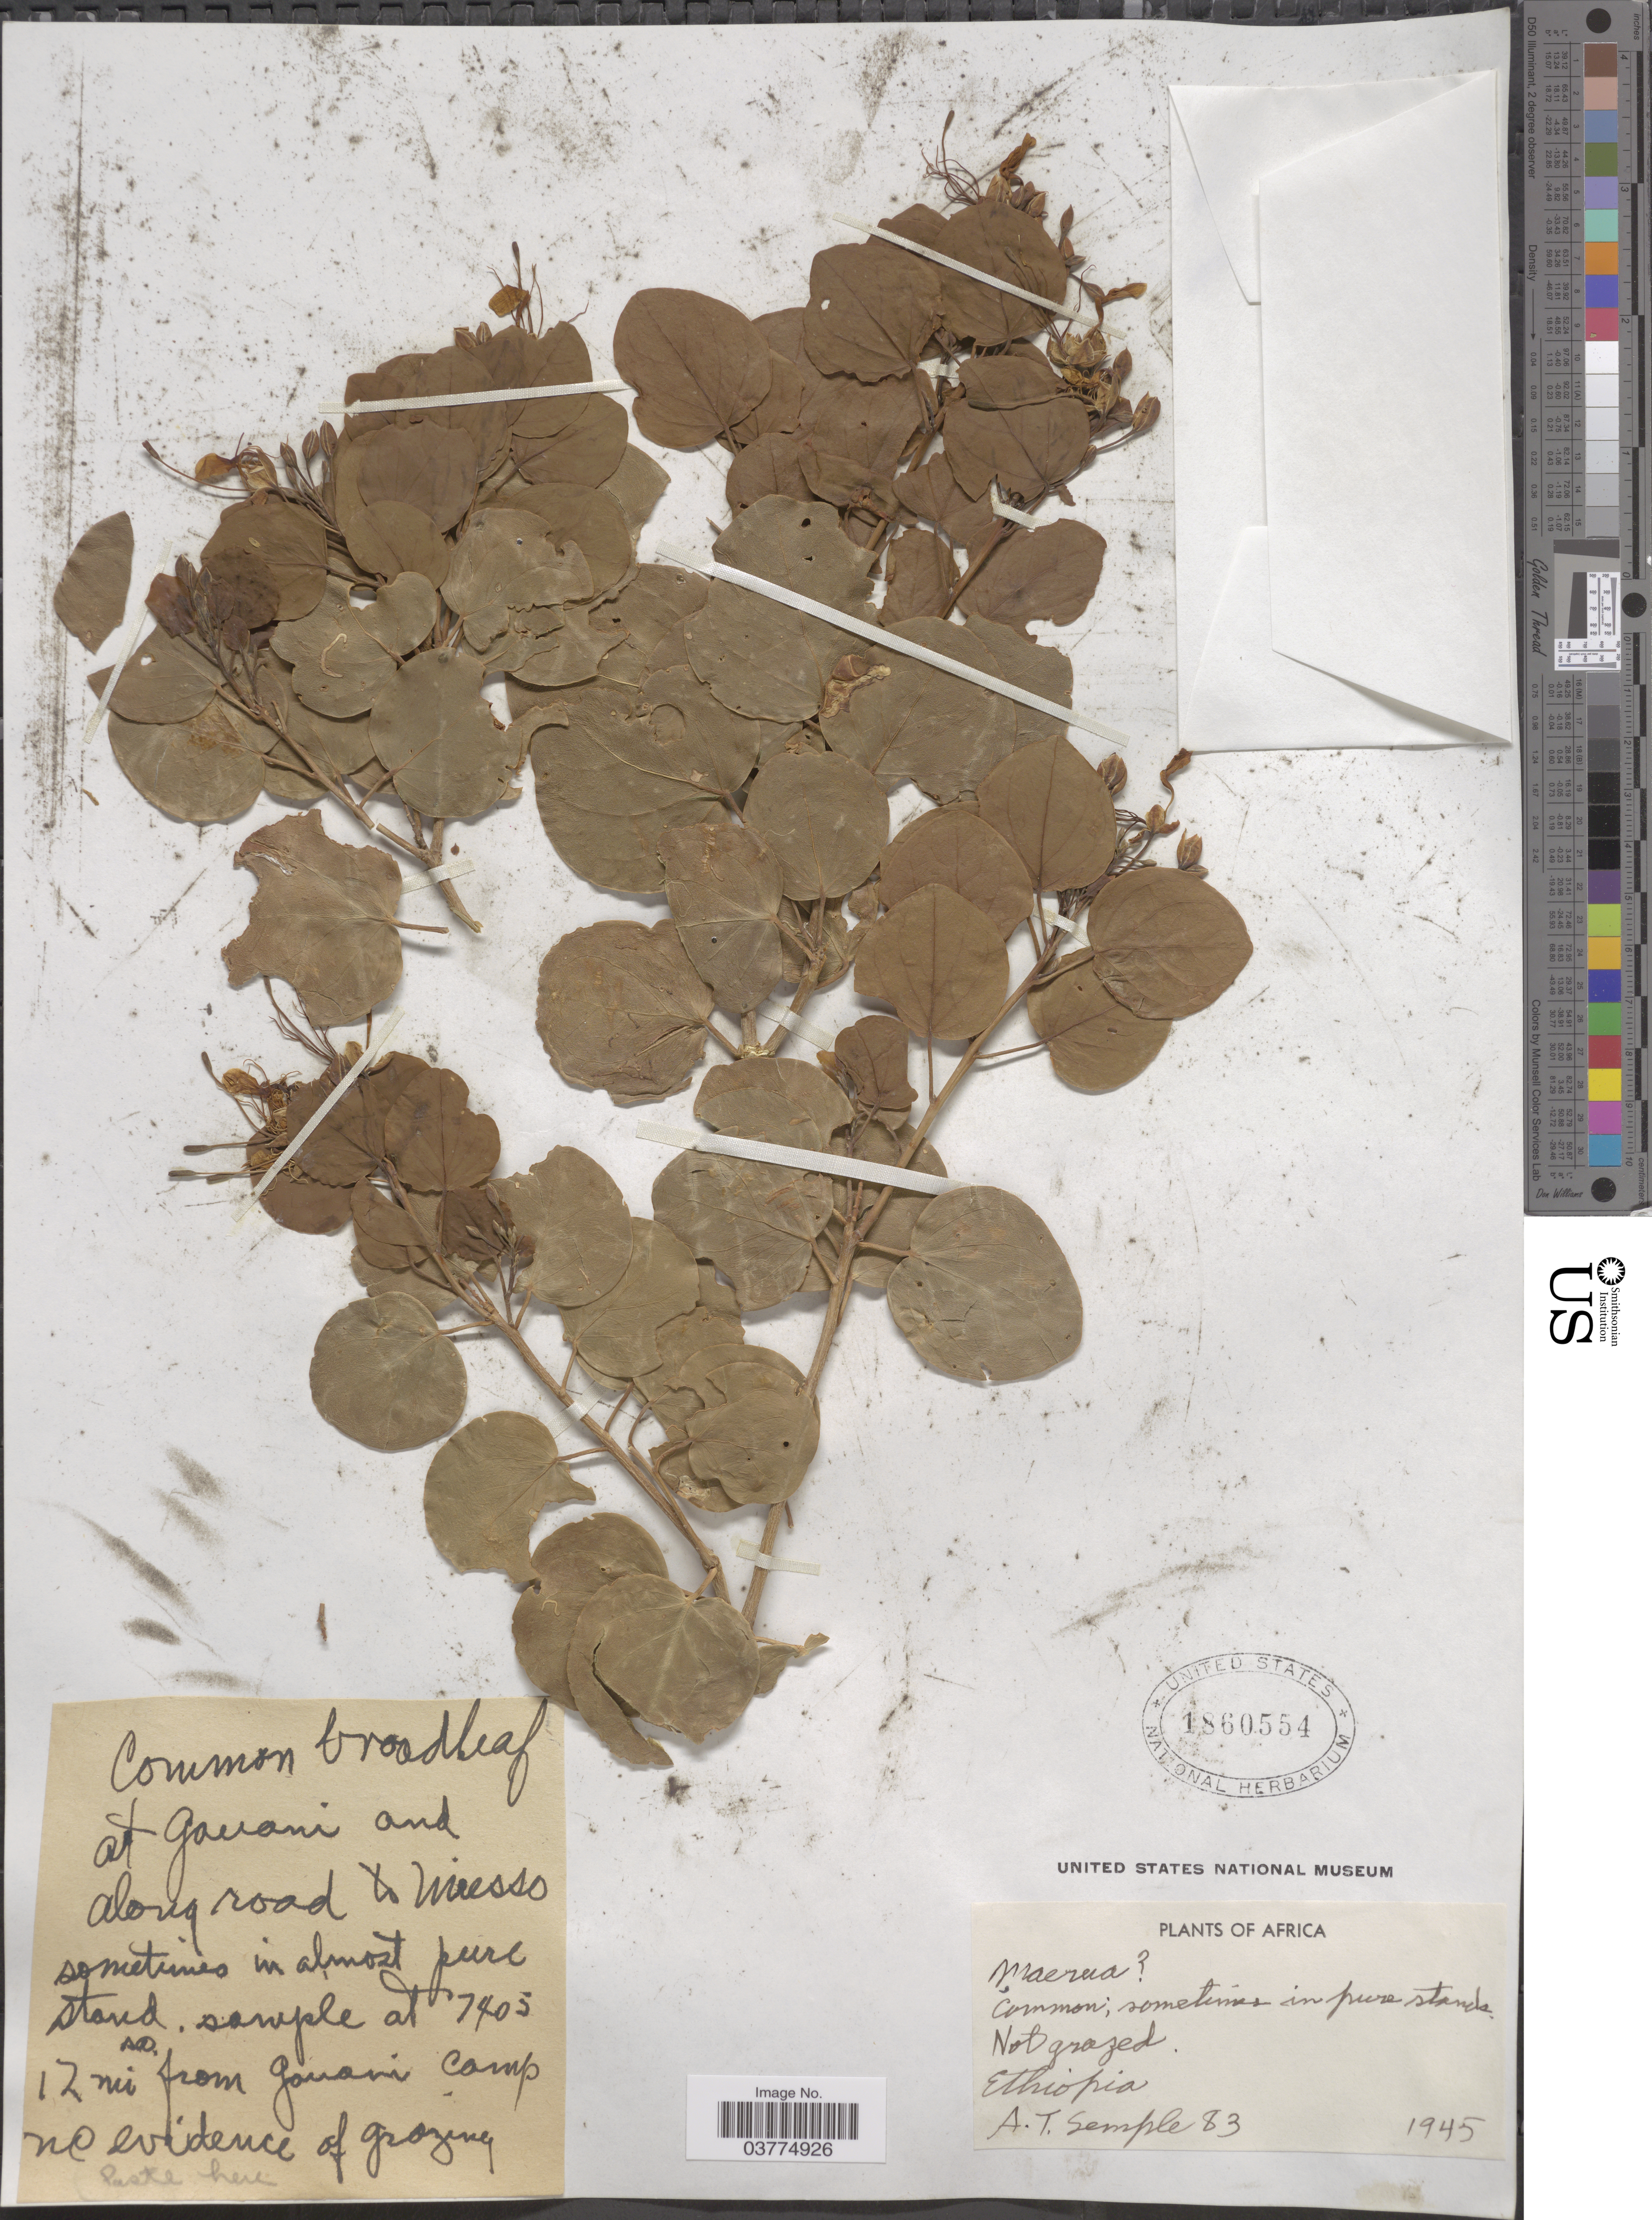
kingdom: Plantae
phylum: Tracheophyta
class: Magnoliopsida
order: Brassicales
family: Capparaceae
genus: Maerua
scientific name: Maerua sp.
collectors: A. Semple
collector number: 83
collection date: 1945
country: Ethiopia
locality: At Gavani and along road to Miesso. 12 mi from Gouani camp.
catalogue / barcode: US 1860554